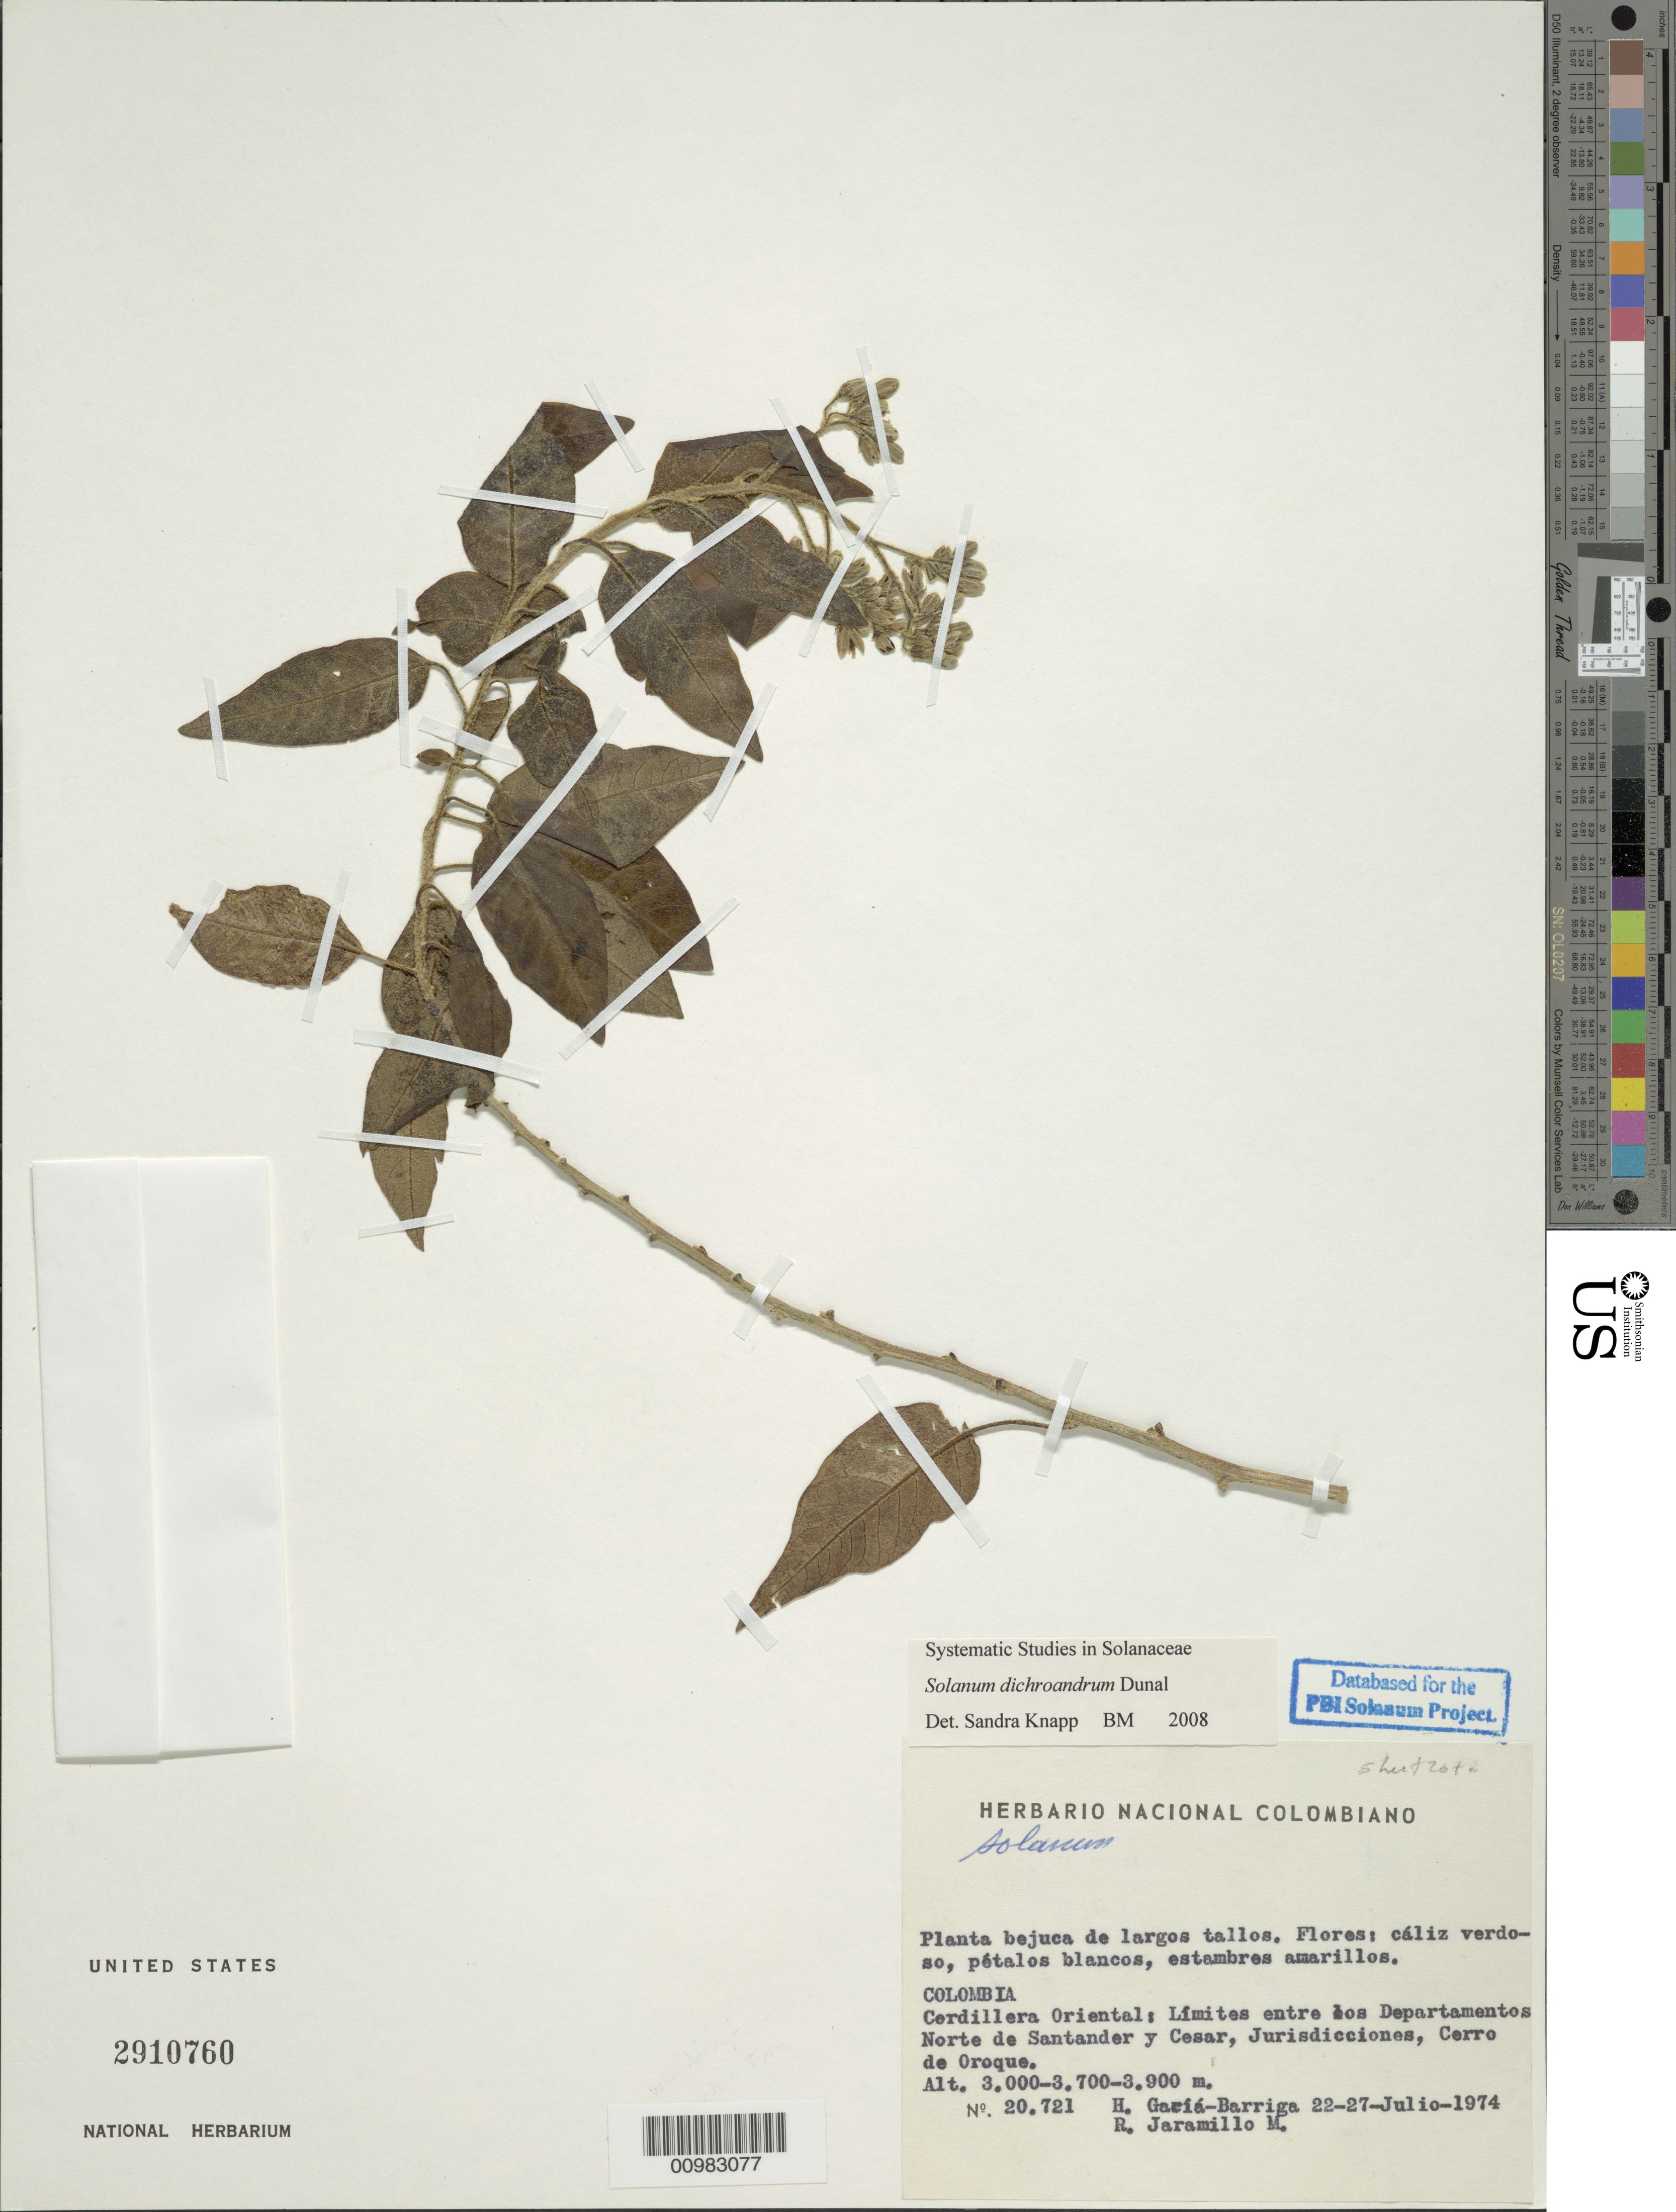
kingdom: Plantae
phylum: Tracheophyta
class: Magnoliopsida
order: Solanales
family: Solanaceae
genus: Solanum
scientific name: Solanum dichroandrum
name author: Dunal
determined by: Knapp, S. D.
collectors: H. García Barriga & R. Jaramillo M.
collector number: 20721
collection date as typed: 22 Jul 1974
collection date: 1974-07-22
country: Colombia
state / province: Norte de Santander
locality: limites entre los Departmentos Norte de Santander y Cesar, Cordillera Oriental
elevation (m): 3700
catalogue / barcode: US 2910760